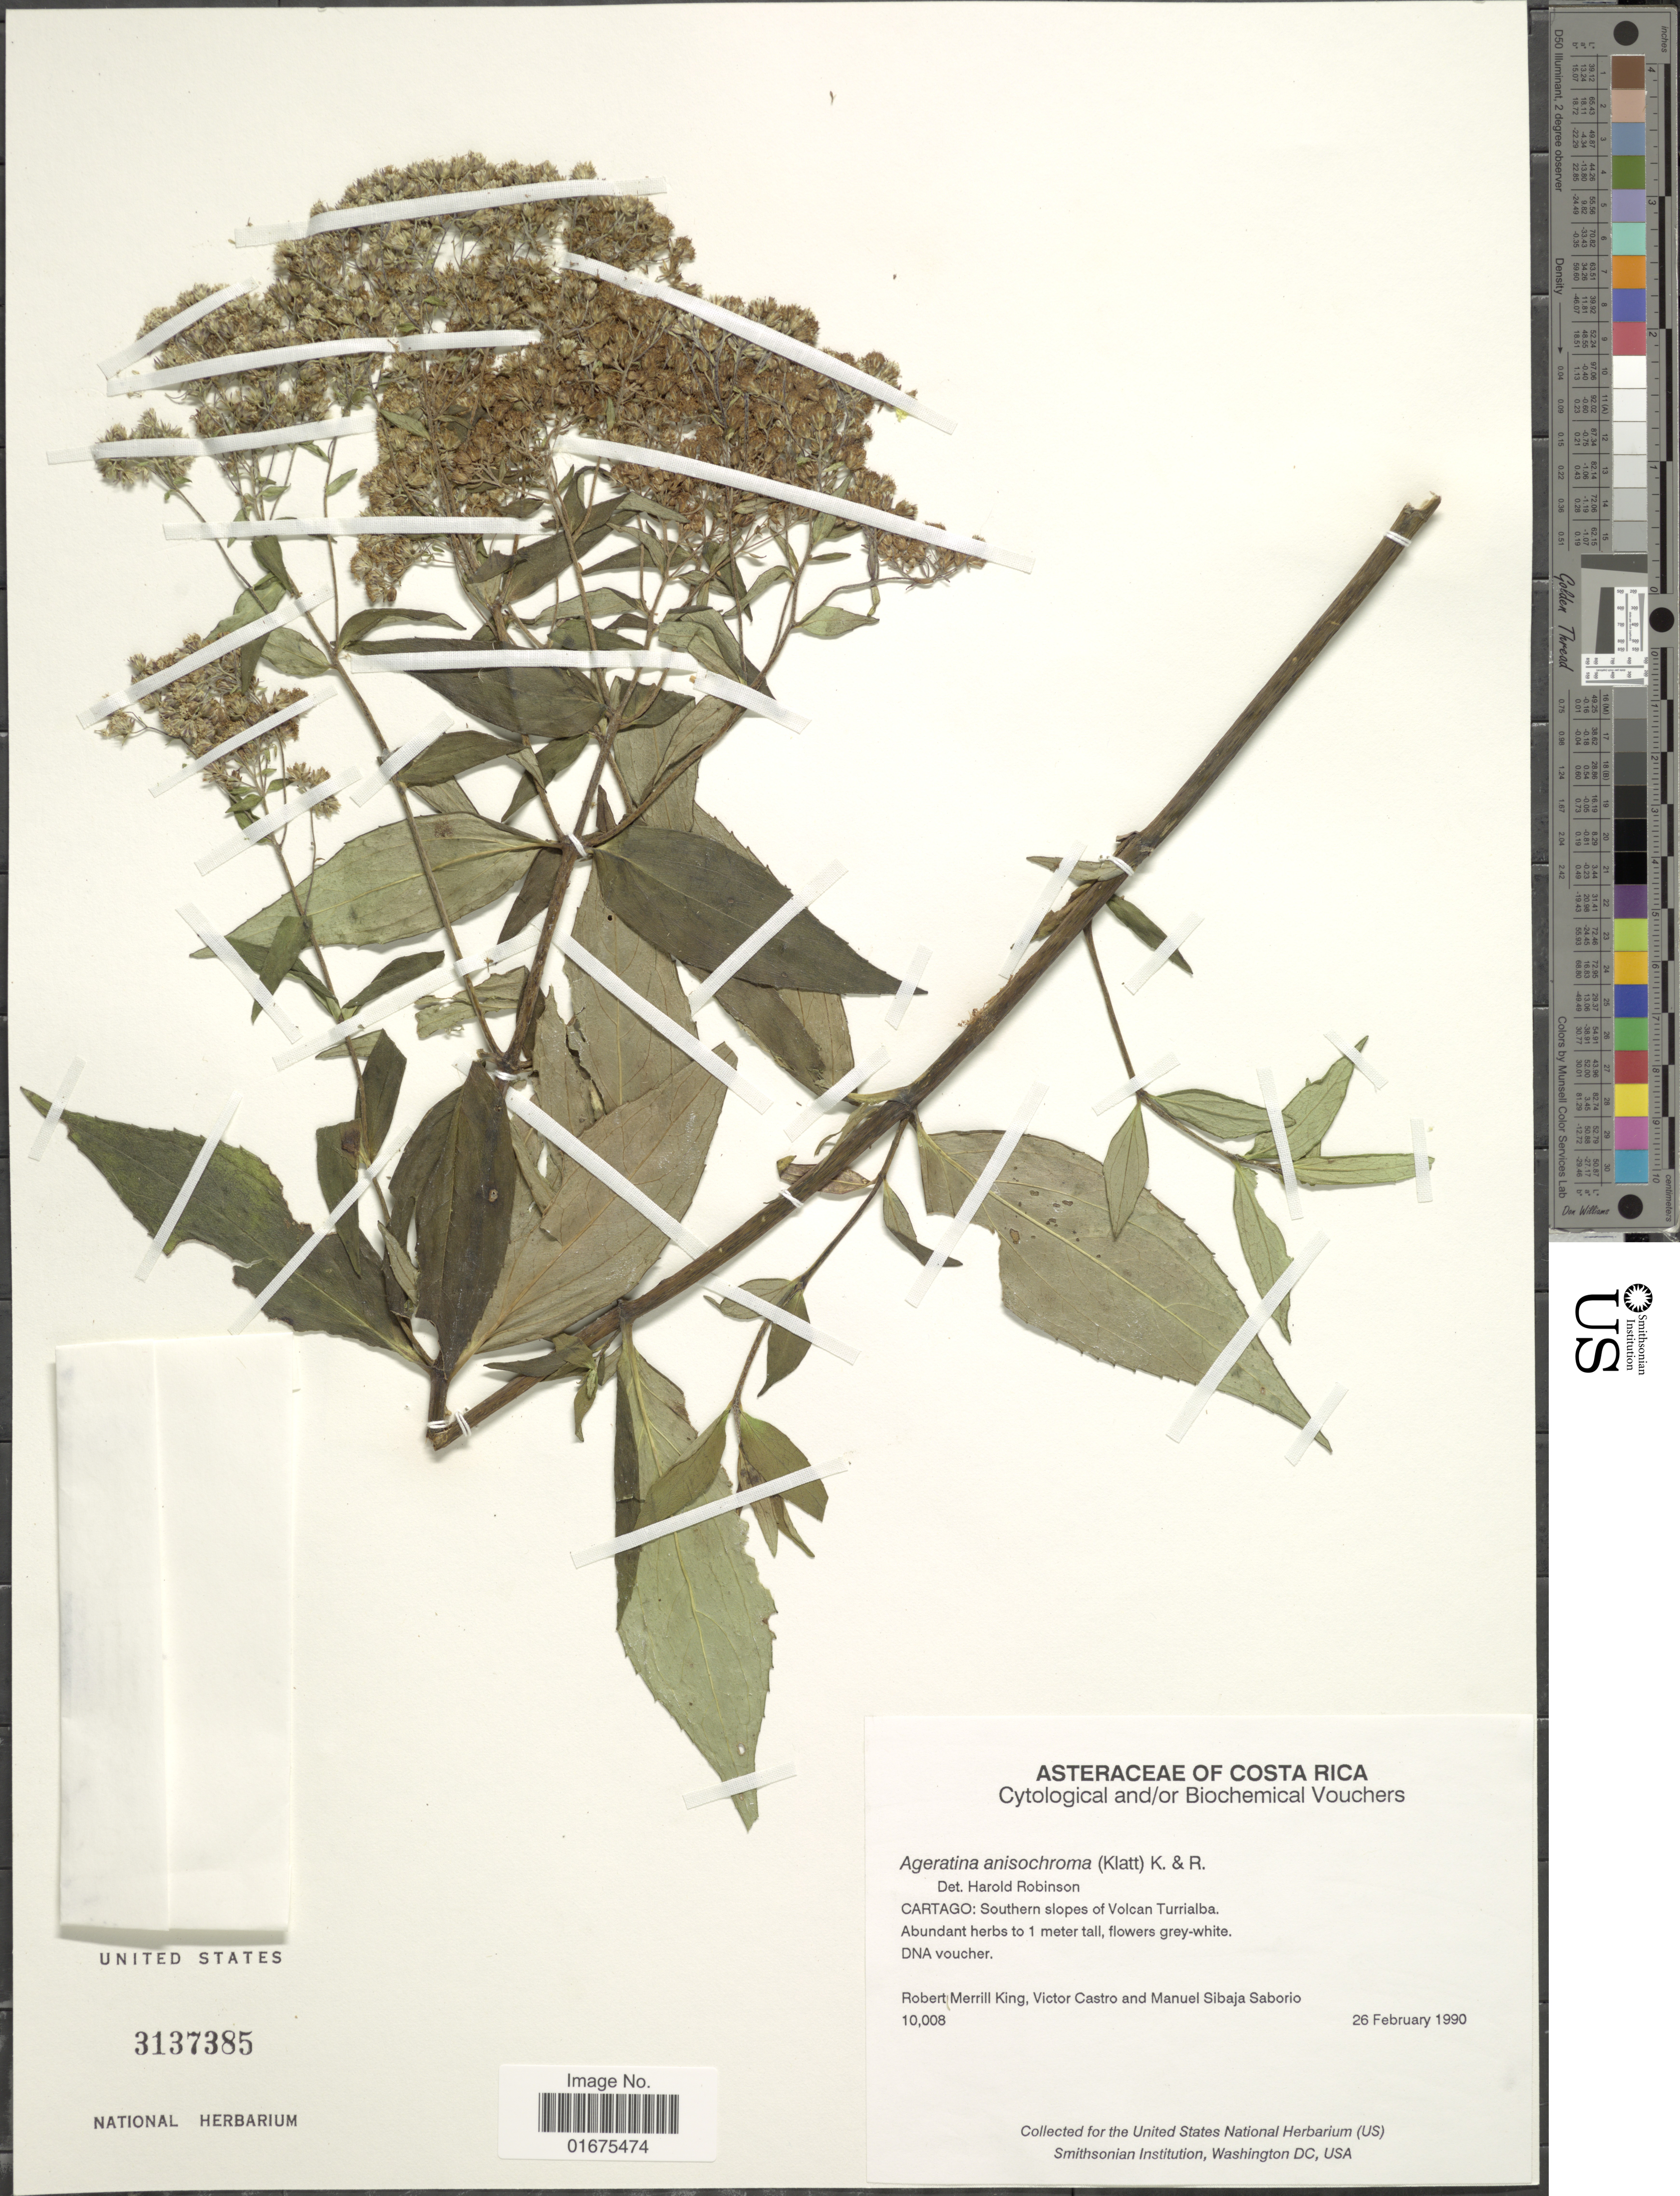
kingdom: Plantae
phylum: Tracheophyta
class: Magnoliopsida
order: Asterales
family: Asteraceae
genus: Ageratina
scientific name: Ageratina anisochroma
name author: (Klatt) R.M. King & H. Rob.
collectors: R. M. King, V. Castro & M. Saborio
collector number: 10008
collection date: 1990-02-26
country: Costa Rica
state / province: Cartago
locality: Southern slopes of Volcan Turrialba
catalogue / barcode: US 3137385